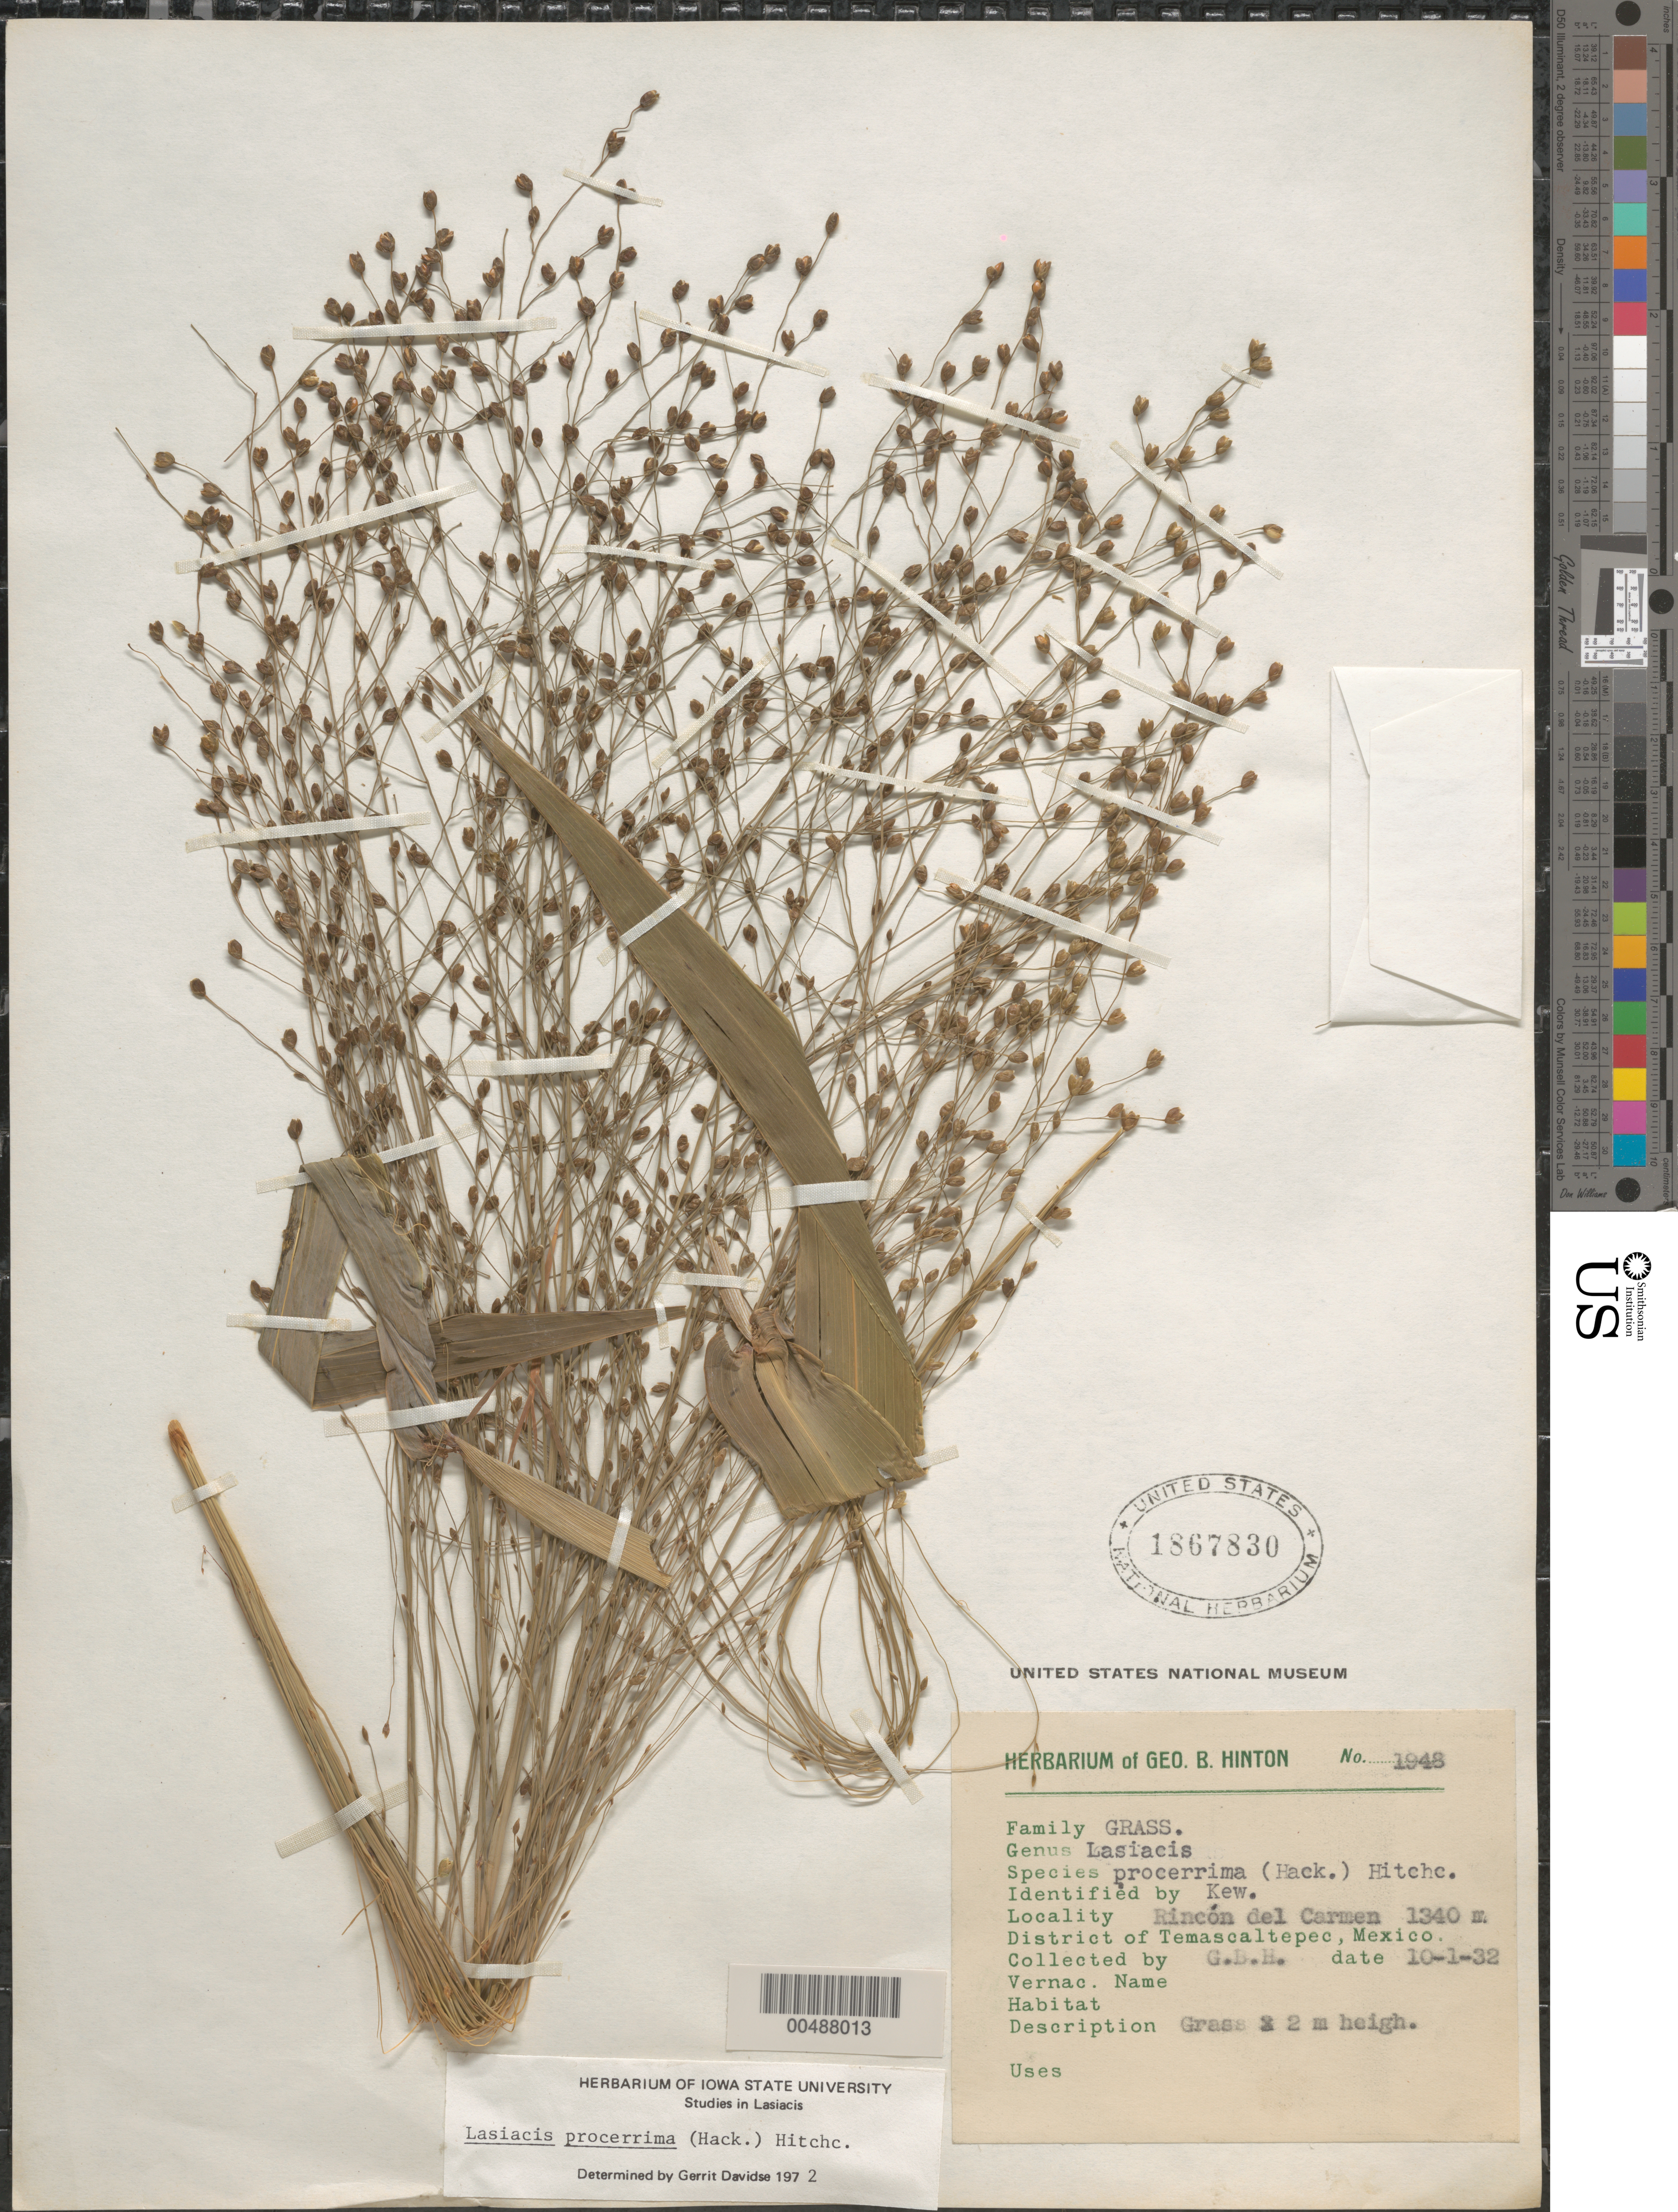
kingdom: Plantae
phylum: Tracheophyta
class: Liliopsida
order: Poales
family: Poaceae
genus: Lasiacis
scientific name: Lasiacis procerrima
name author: (Hack.) Hitchc.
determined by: Davidse, Gerrit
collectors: G. B. Hinton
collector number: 1948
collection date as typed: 10 Jan 1932 or 1 Oct 1932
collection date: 1932-01-10 or 1932-10-01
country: Mexico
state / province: México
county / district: Temascaltepec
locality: Rincón del Carmen, Dist of Temascaltepec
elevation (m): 1340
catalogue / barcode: US 1867830